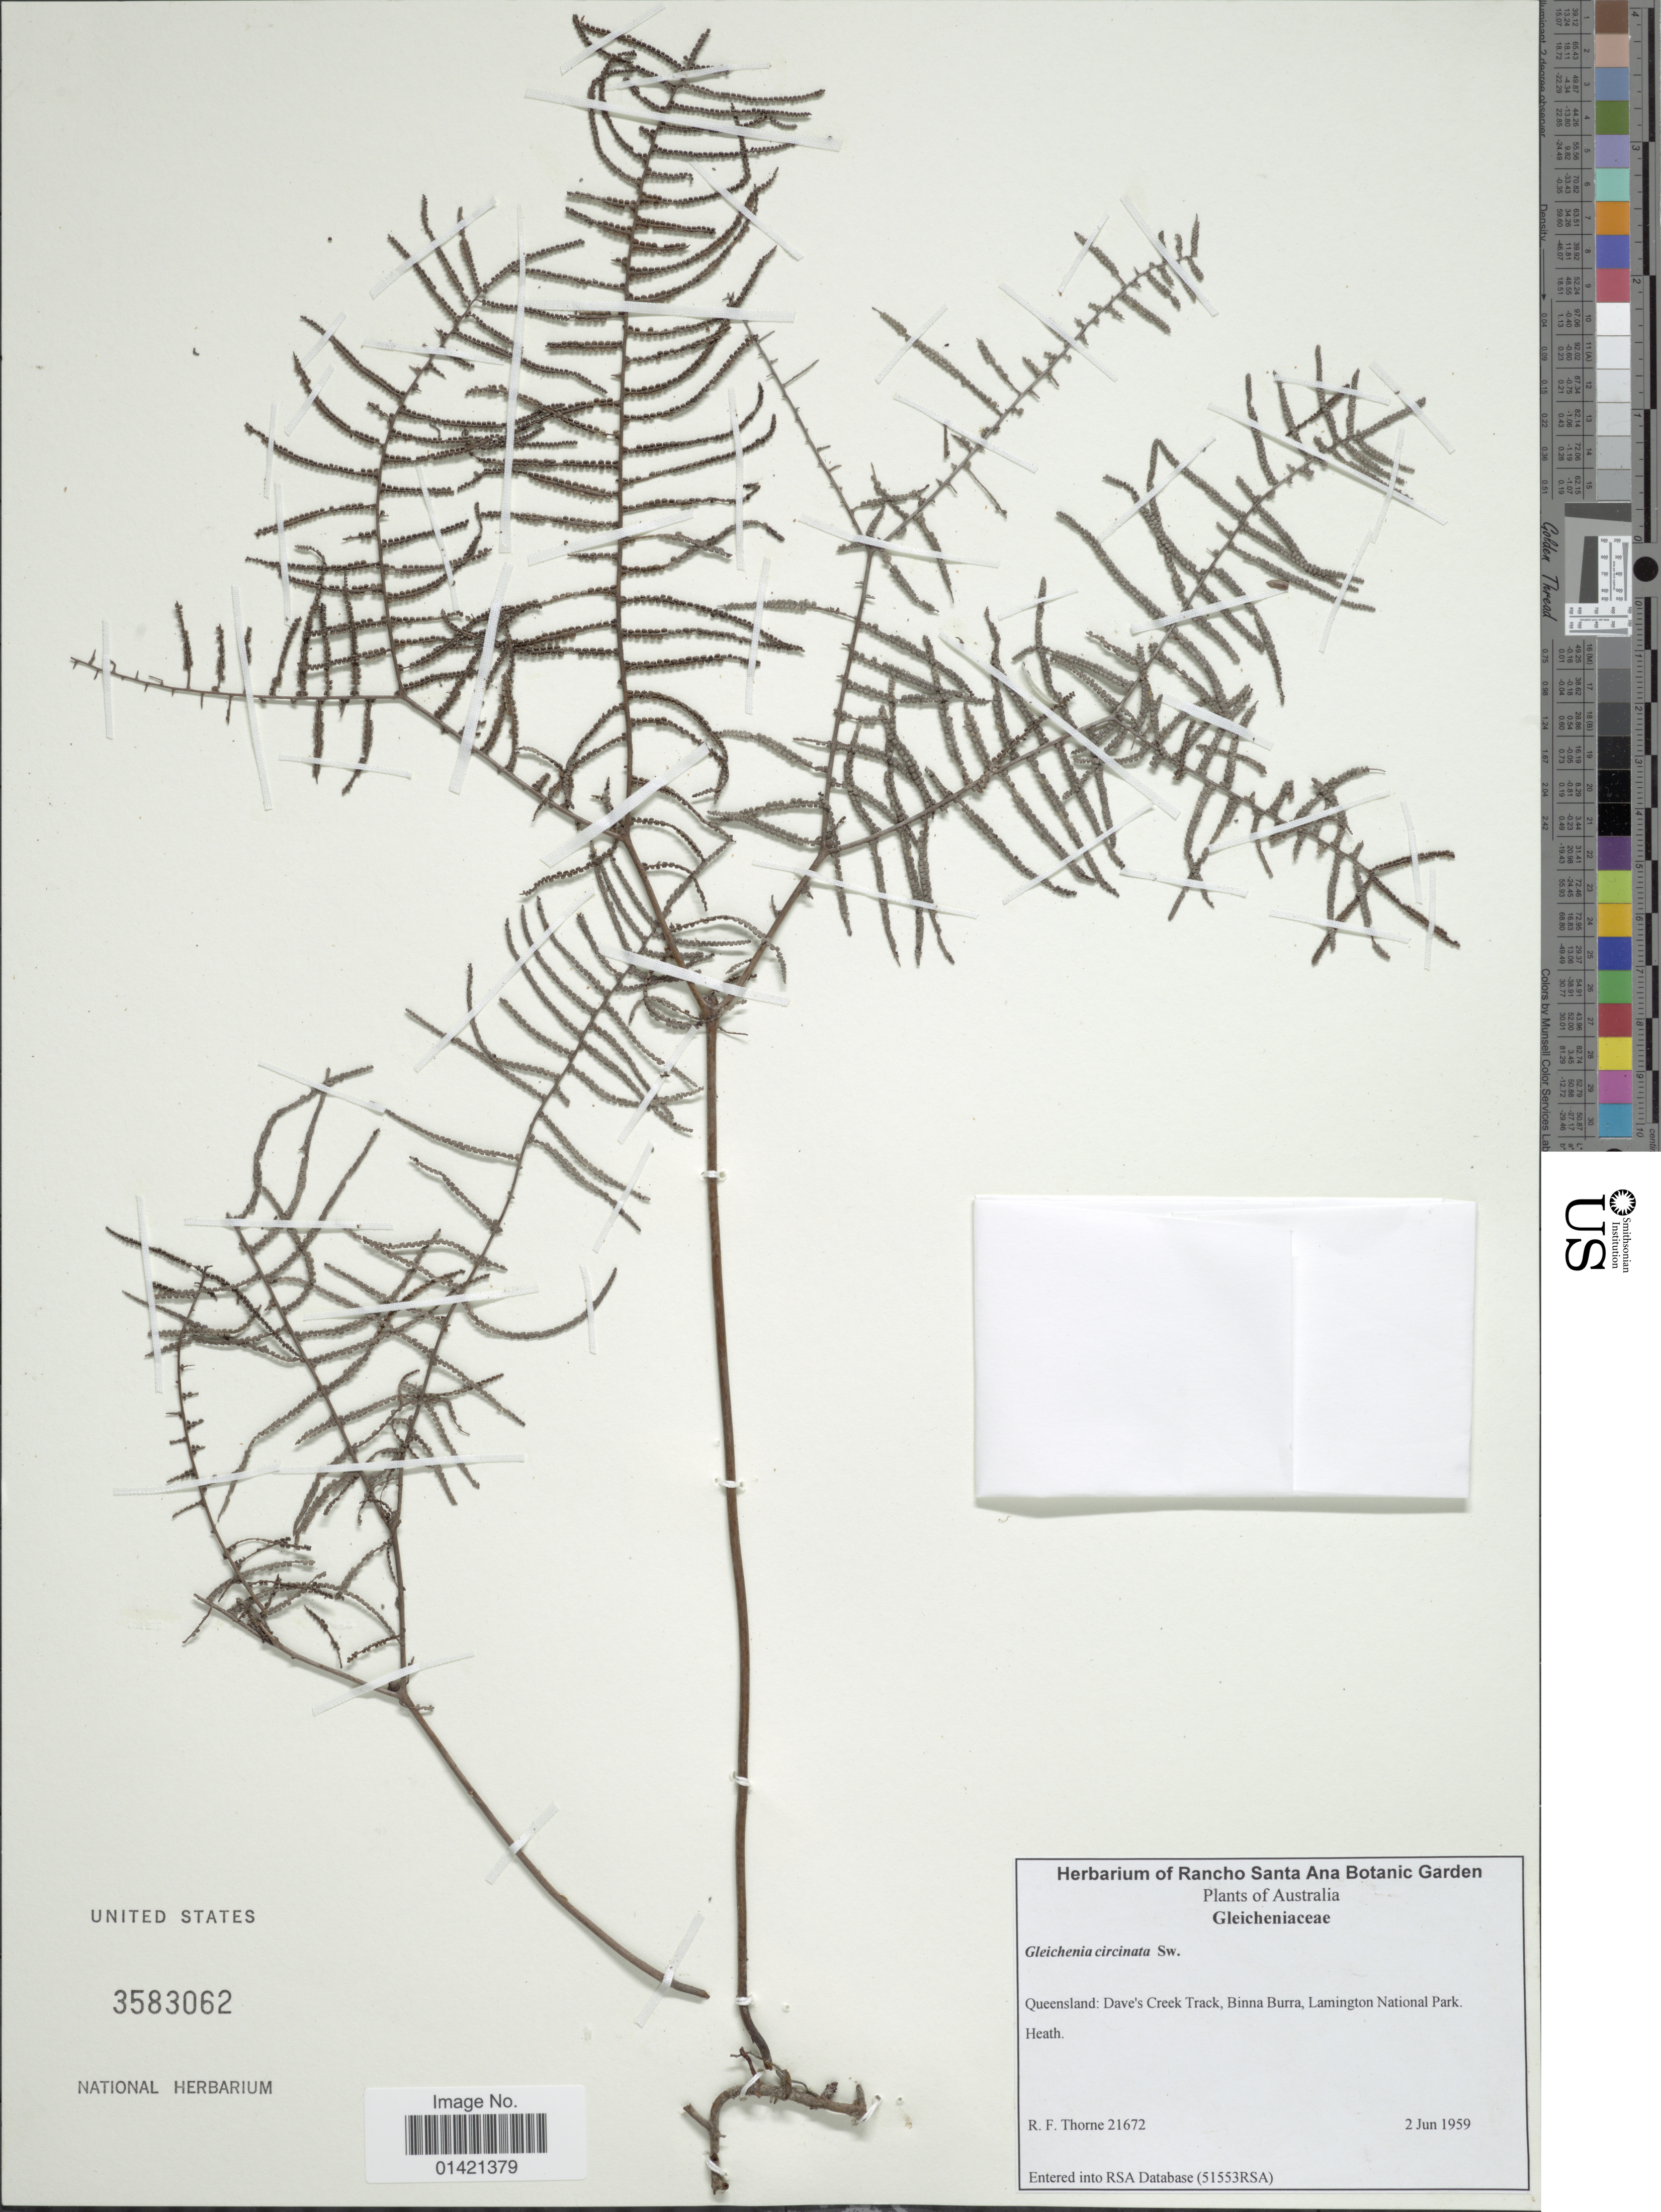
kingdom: Plantae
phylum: Tracheophyta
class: Polypodiopsida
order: Gleicheniales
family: Gleicheniaceae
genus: Gleichenia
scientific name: Gleichenia dicarpa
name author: R. Br.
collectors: R. F. Thorne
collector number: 21672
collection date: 1959-06-02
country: Australia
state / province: Queensland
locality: Dave's Creek Track, Binna Burra, Lamington National Park.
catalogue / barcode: US 3583062